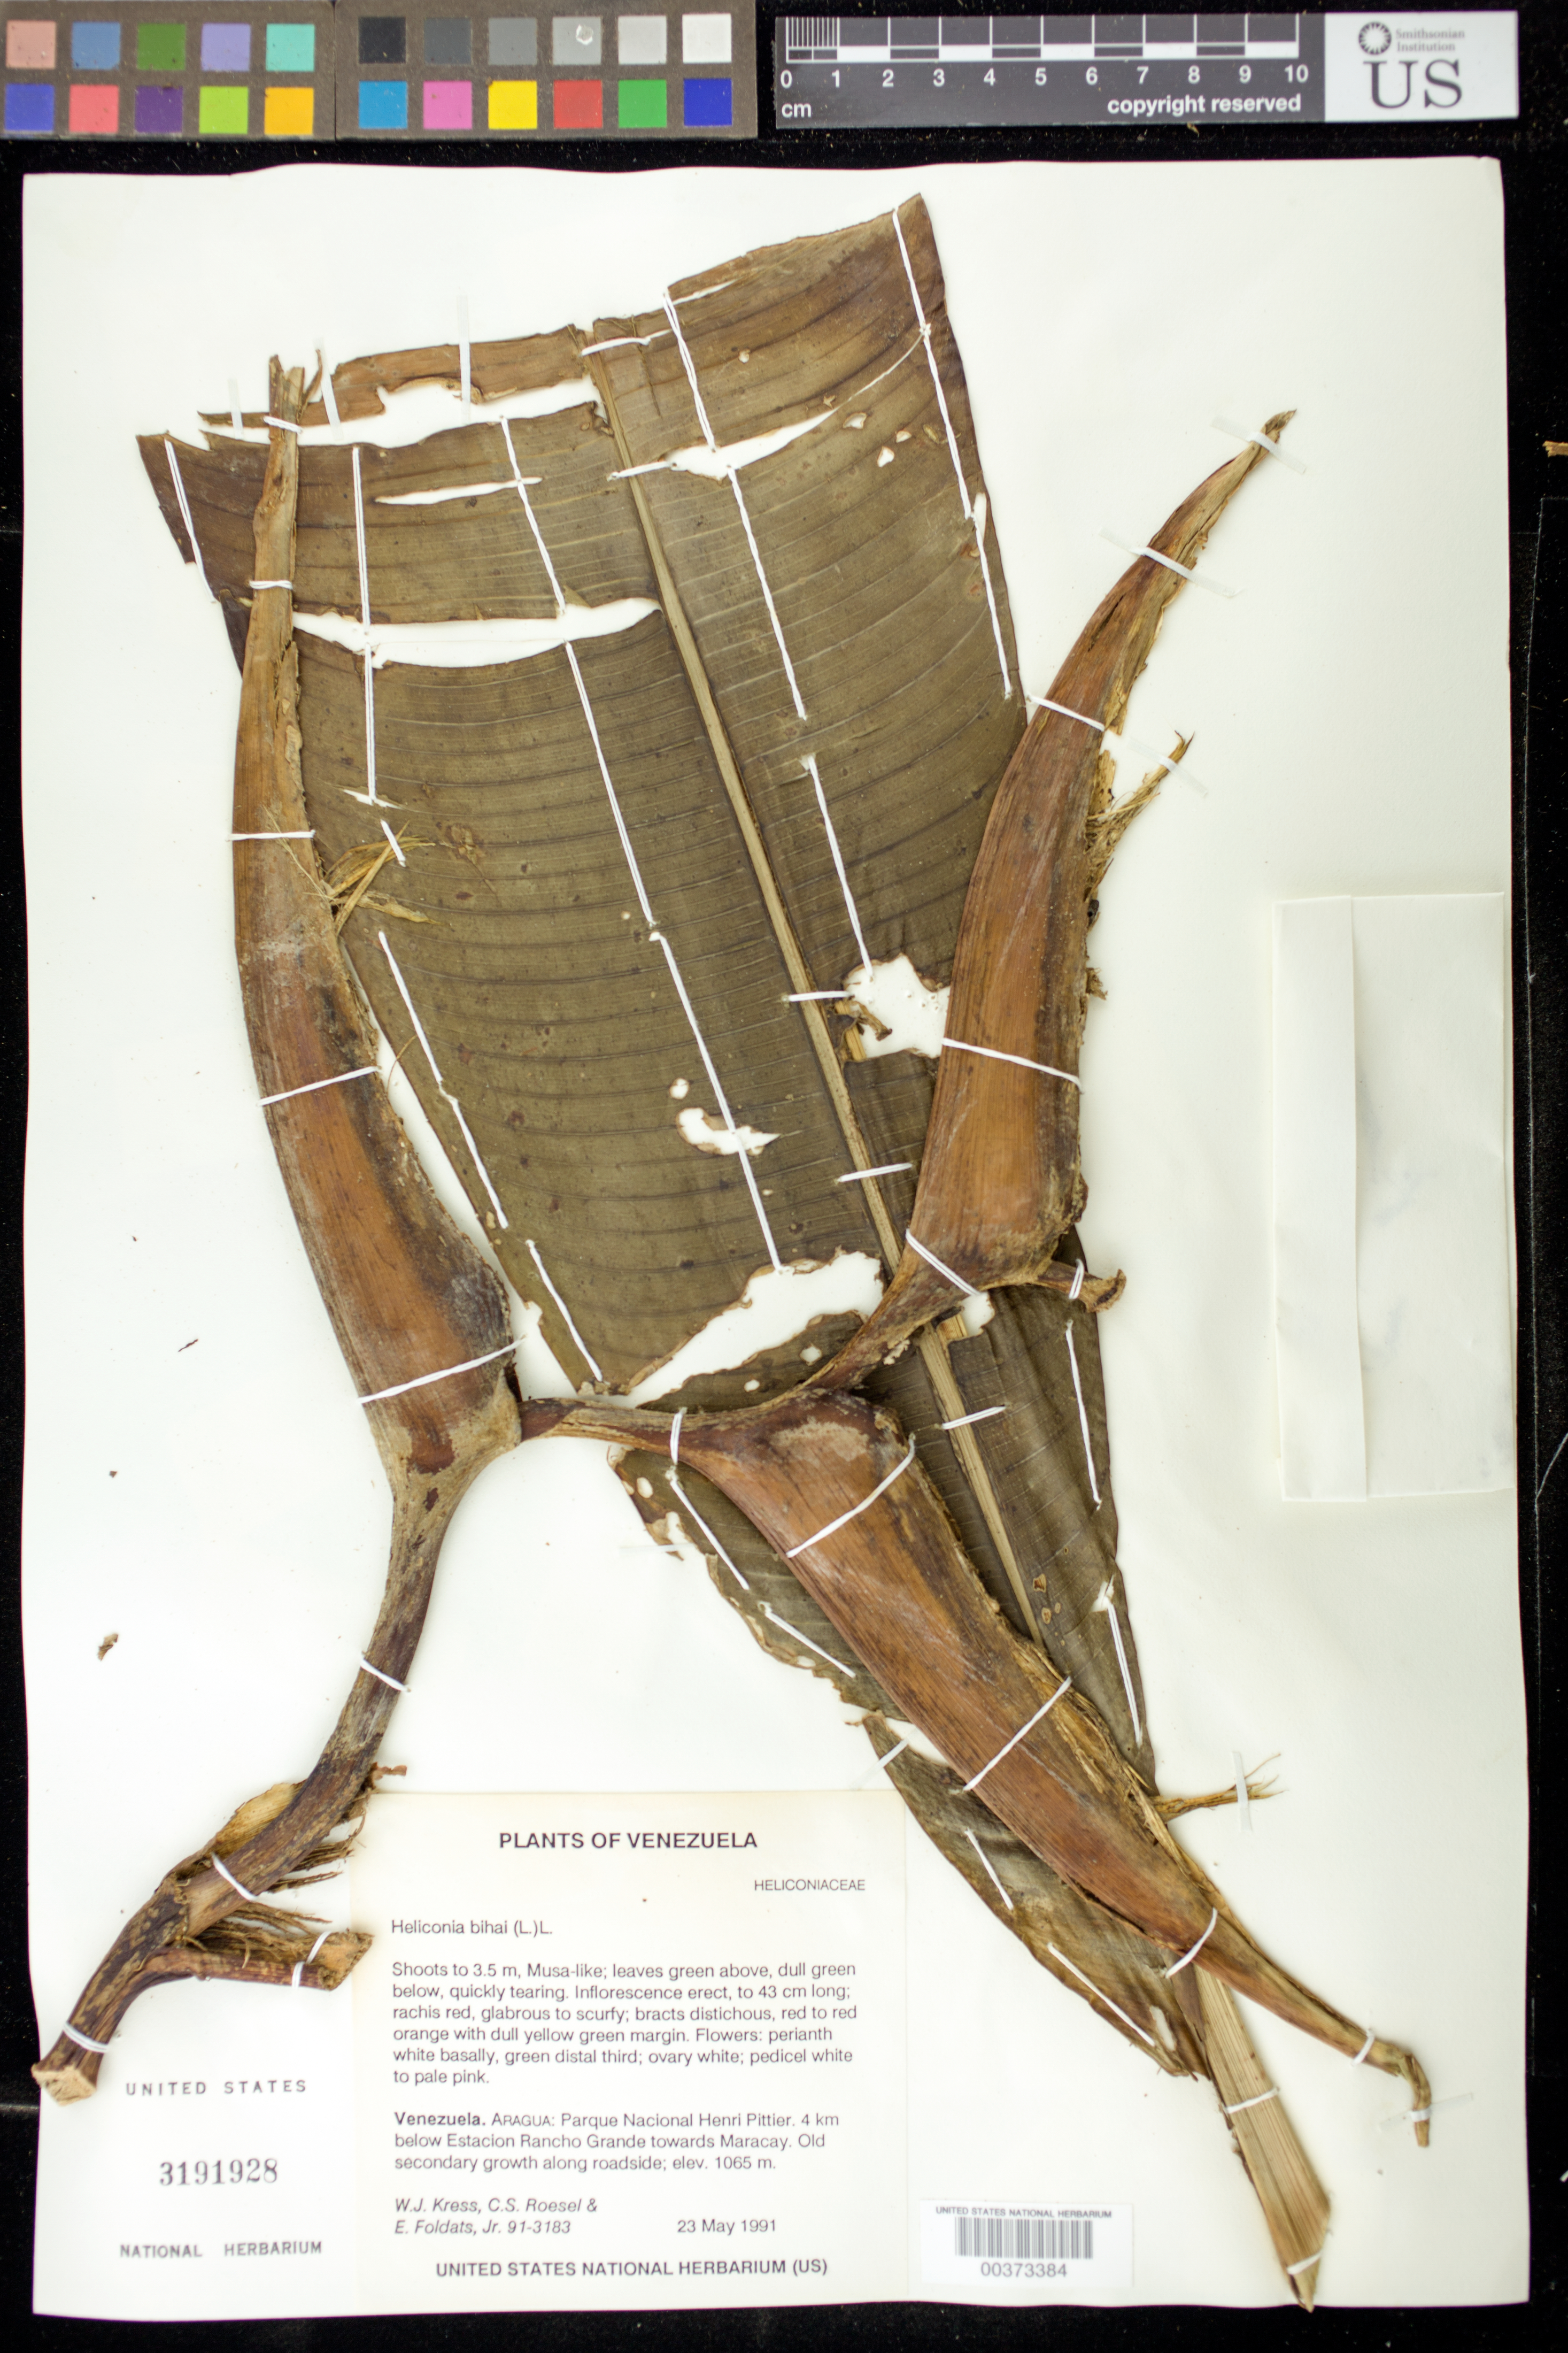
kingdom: Plantae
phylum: Tracheophyta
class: Liliopsida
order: Zingiberales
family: Heliconiaceae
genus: Heliconia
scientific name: Heliconia bihai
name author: (L.) L.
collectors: W. J. Kress, C. S. Roesel & E. Foldats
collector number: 91-3183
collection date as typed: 23 May 1991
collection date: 1991-05-23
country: Venezuela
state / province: Aragua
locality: Parque nacional henri pittier, 1 km below estacion rancho grande towards maracay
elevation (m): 1065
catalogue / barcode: US 3191928